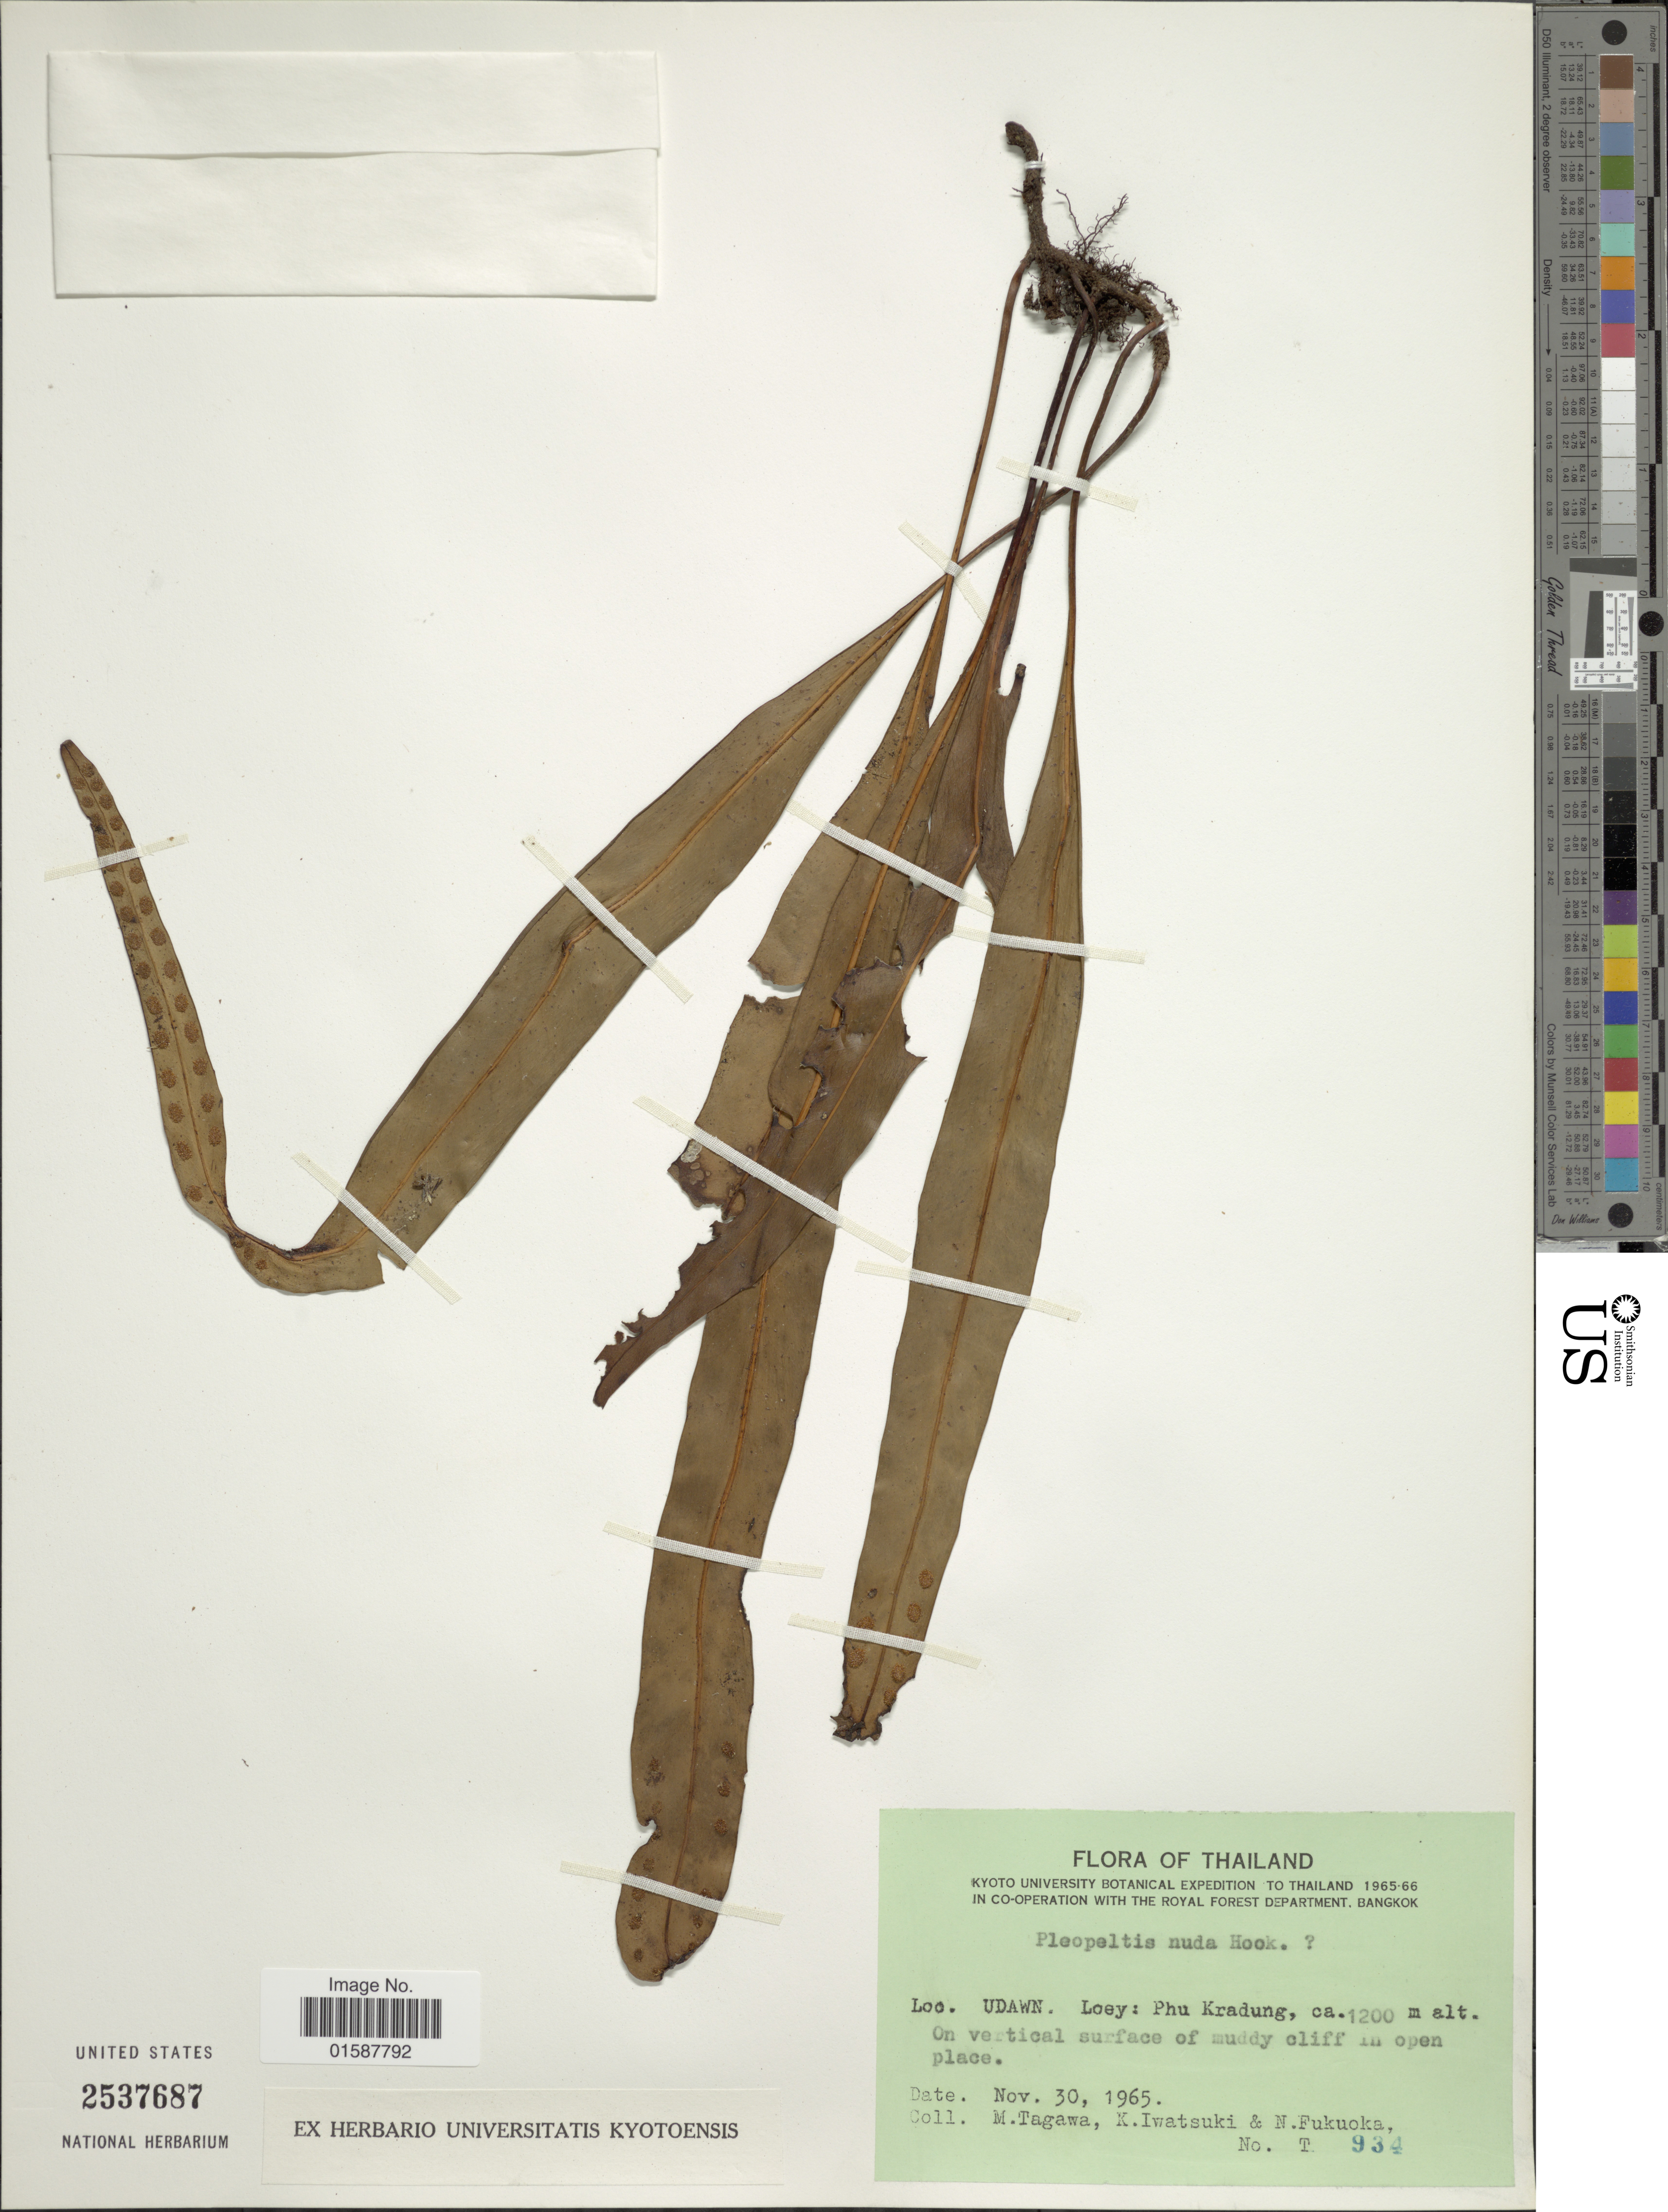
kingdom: Plantae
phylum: Tracheophyta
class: Polypodiopsida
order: Polypodiales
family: Polypodiaceae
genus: Lepisorus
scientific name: Lepisorus nuduisculum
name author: (Kunze)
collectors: M. Tagawa, K. Iwatsuki & N. Fukuoka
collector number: T934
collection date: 1965-11-30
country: Thailand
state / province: Loei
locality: Udawn. Loey: Phu Kradung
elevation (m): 1200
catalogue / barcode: US 2537687